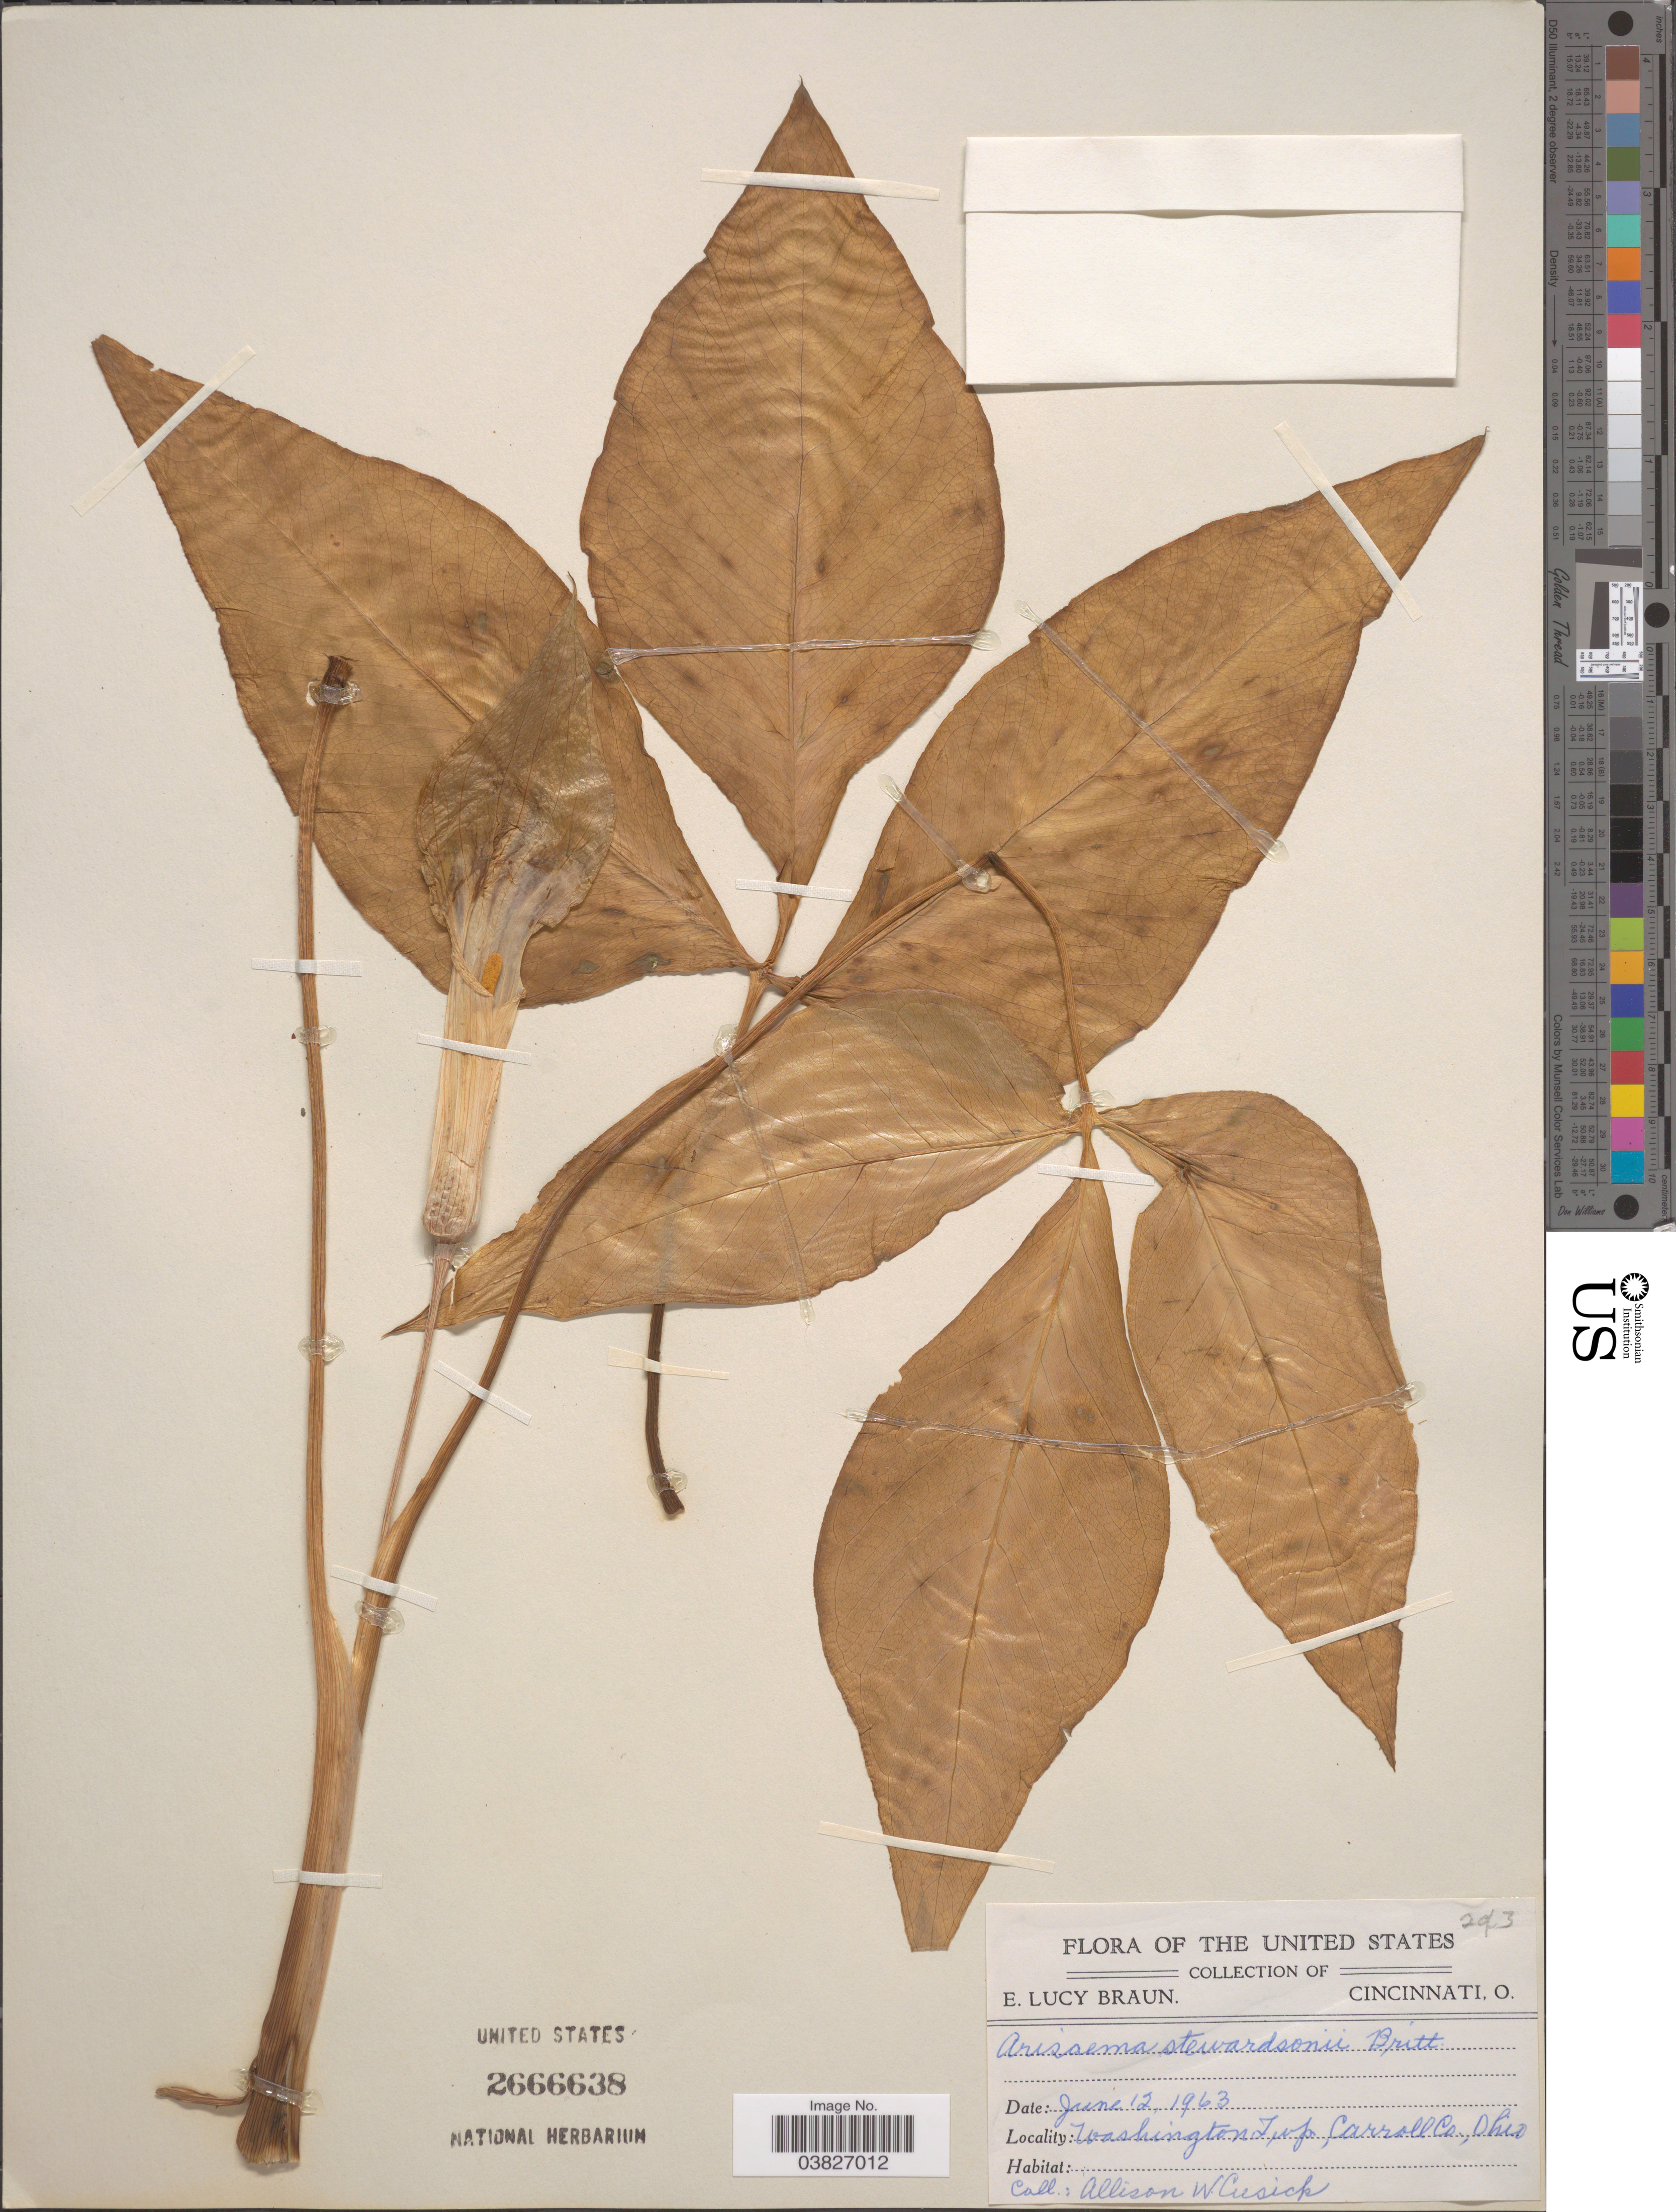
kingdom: Plantae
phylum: Tracheophyta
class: Liliopsida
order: Alismatales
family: Araceae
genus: Arisaema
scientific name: Arisaema stewardsonii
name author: Britton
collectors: A. Cusick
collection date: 1963-06-12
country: United States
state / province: Ohio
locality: Washington Twp., Carroll Co.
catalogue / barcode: US 2666638